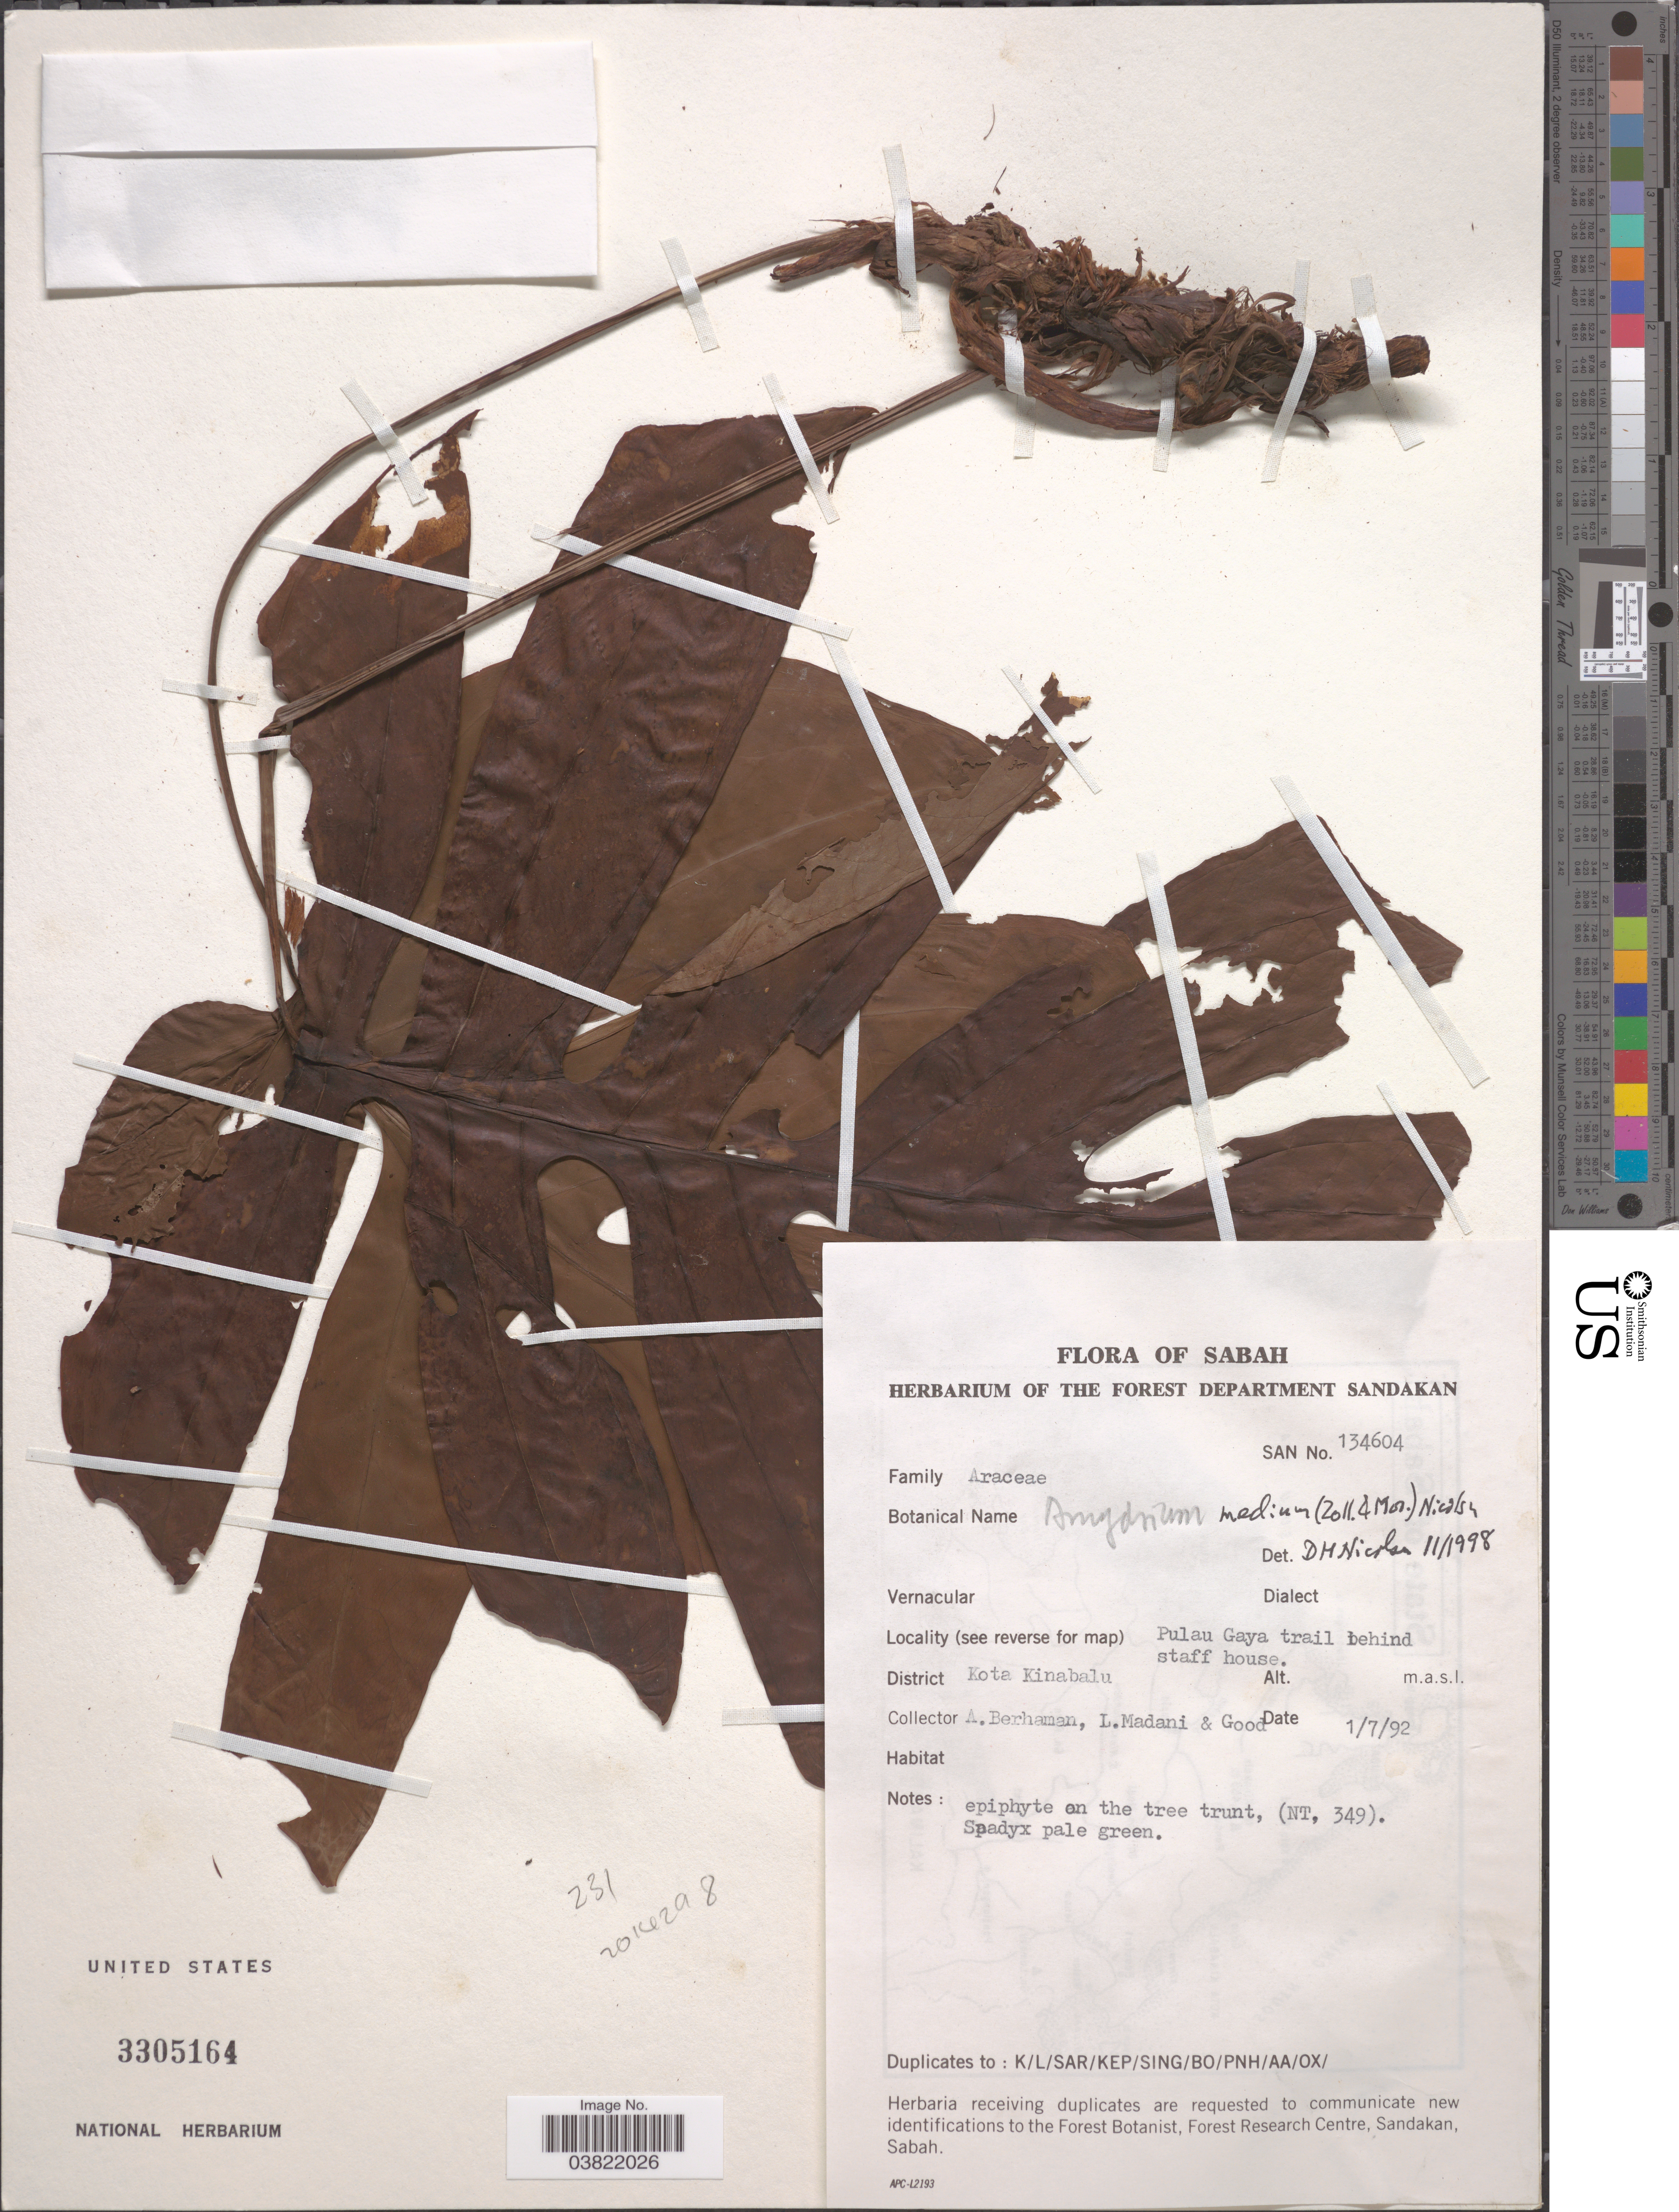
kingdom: Plantae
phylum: Tracheophyta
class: Liliopsida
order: Alismatales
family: Araceae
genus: Amydrium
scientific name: Amydrium medium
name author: (Zoll. & Moritzi) Nicolson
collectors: A. Berhaman, L. Madani & A. Good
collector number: SAN134604?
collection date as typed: Transcribed d/m/y: 1/7/92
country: Malaysia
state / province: Sabah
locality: Pulau Gaya trail behind staff house. District Kota Kinabalu.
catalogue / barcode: US 3305164